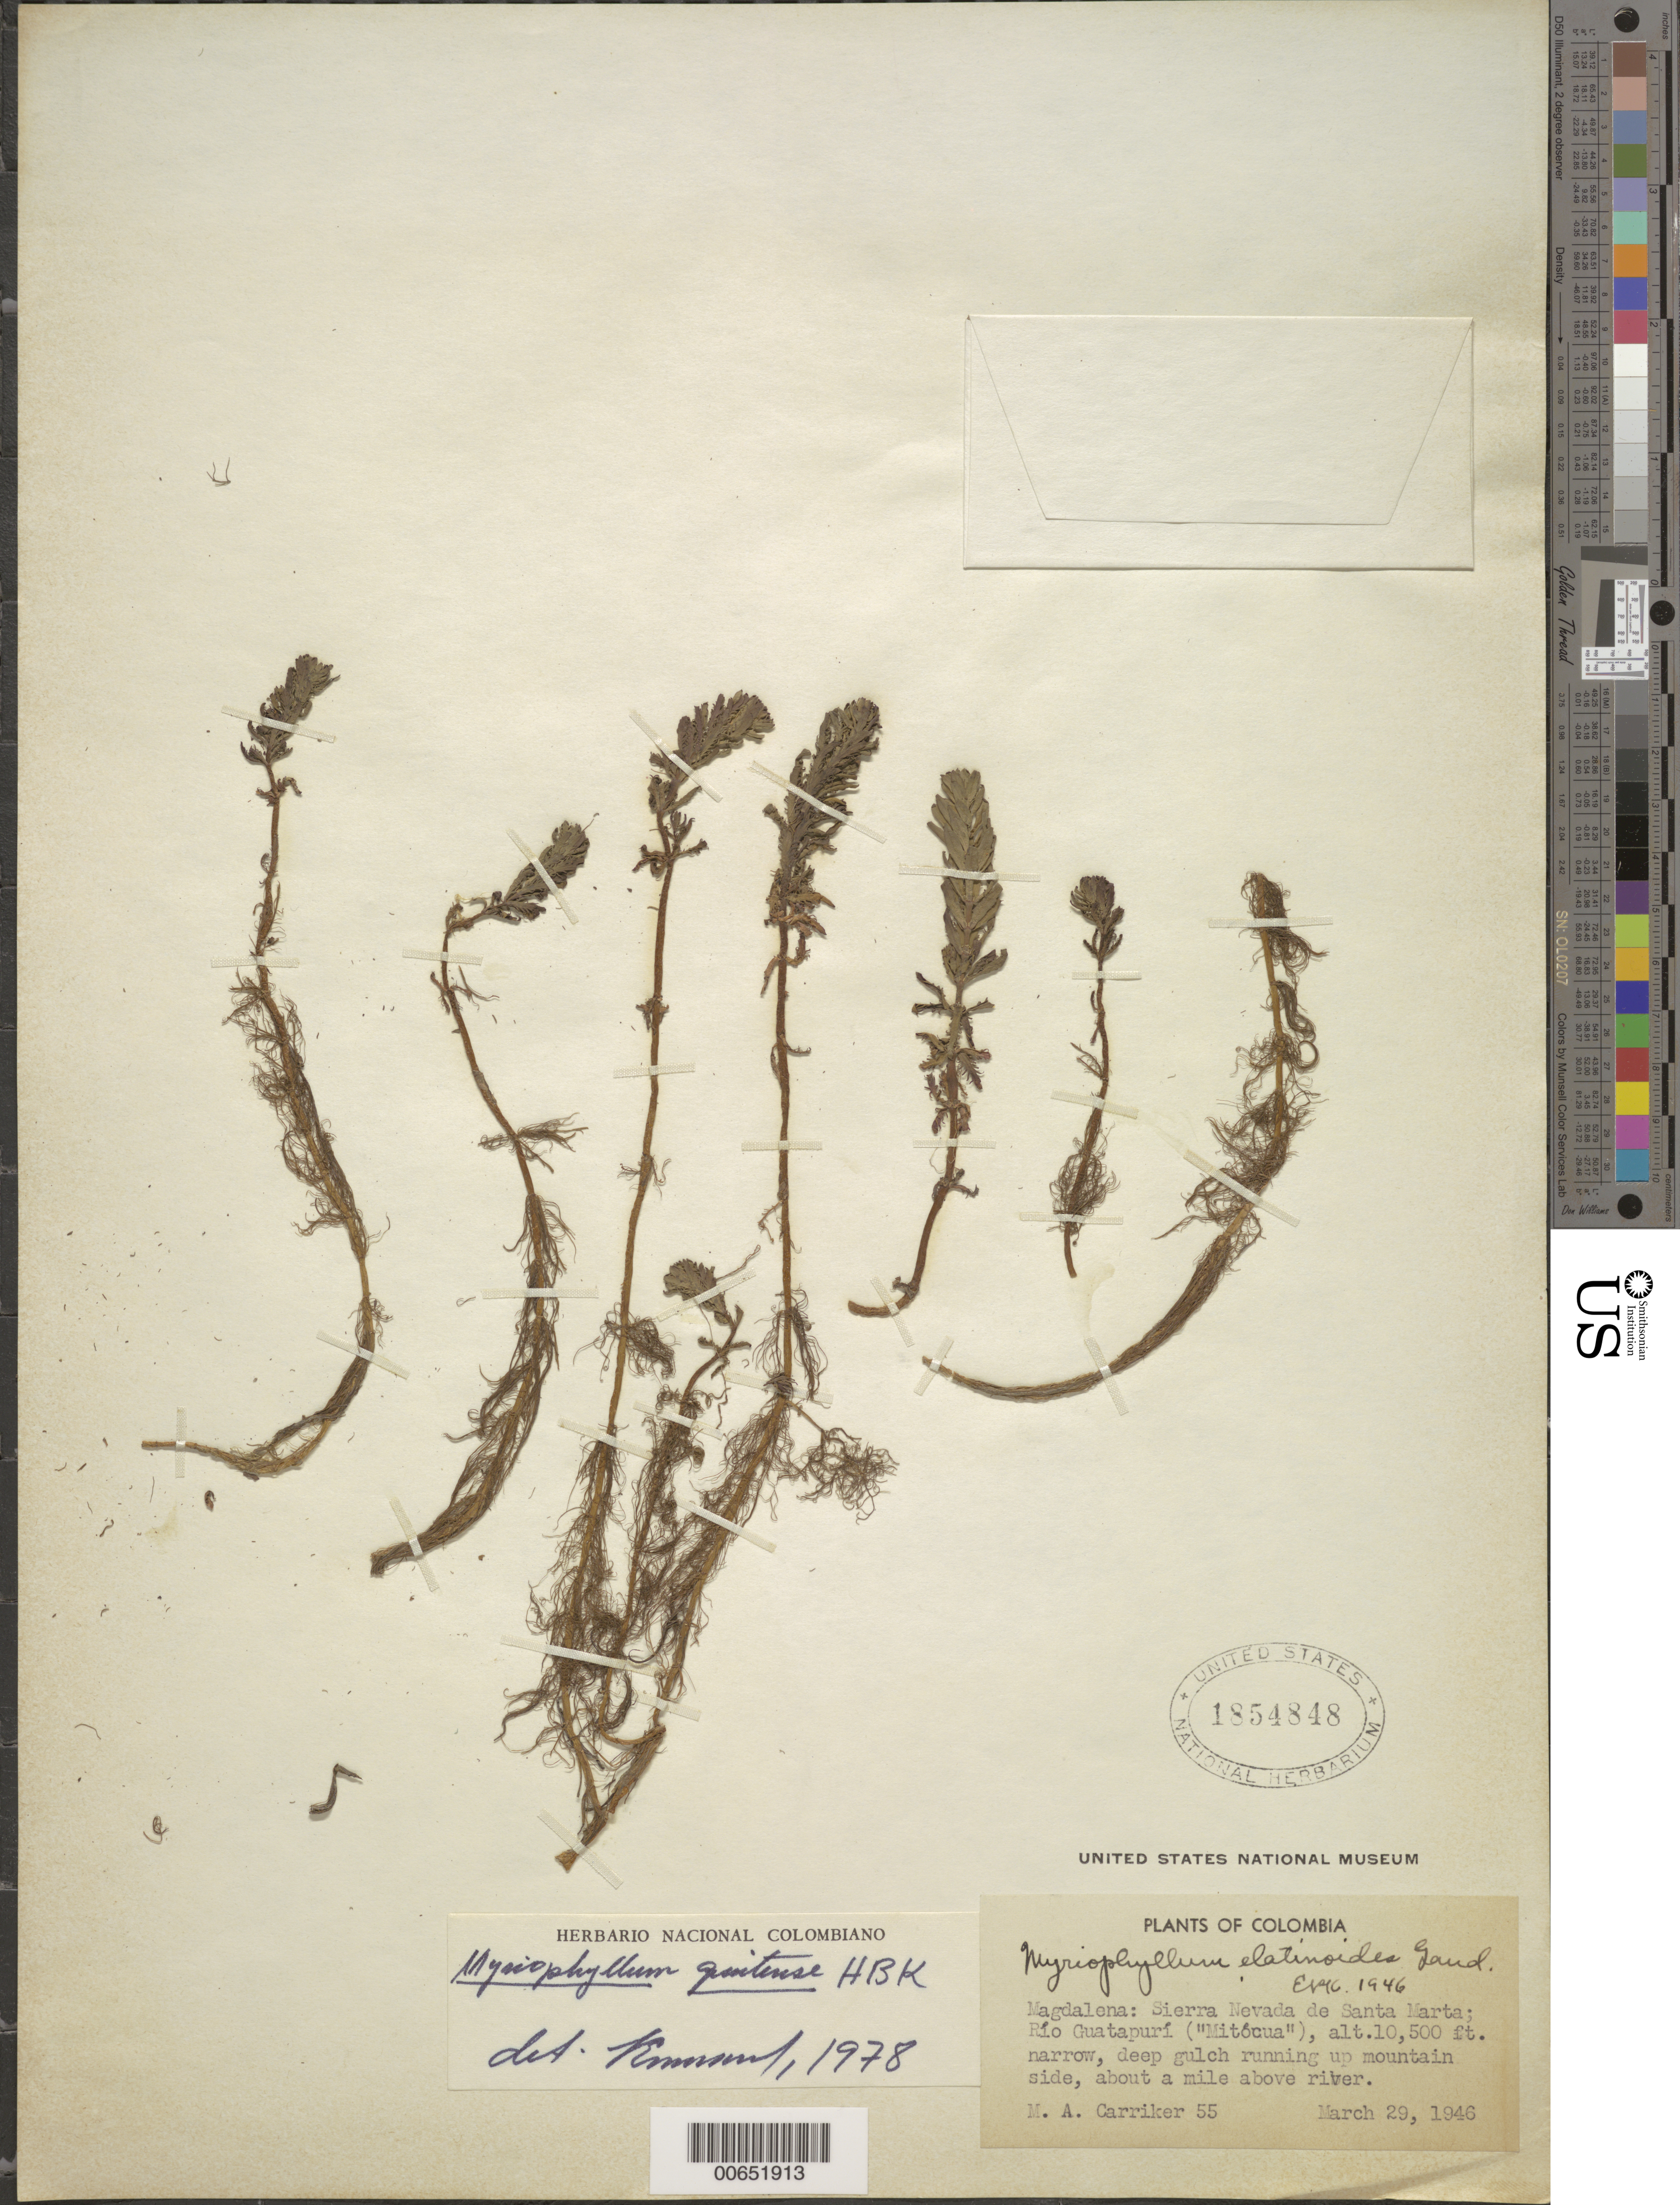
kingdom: Plantae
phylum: Tracheophyta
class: Magnoliopsida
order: Saxifragales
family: Haloragaceae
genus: Myriophyllum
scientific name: Myriophyllum quitense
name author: Kunth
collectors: M. A. Carriker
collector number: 55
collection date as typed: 29 Mar 1946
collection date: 1946-03-29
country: Colombia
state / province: Magdalena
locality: Sierra Nevada de Santa Marta, Rio Guatapuri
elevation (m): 3200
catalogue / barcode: US 1854848